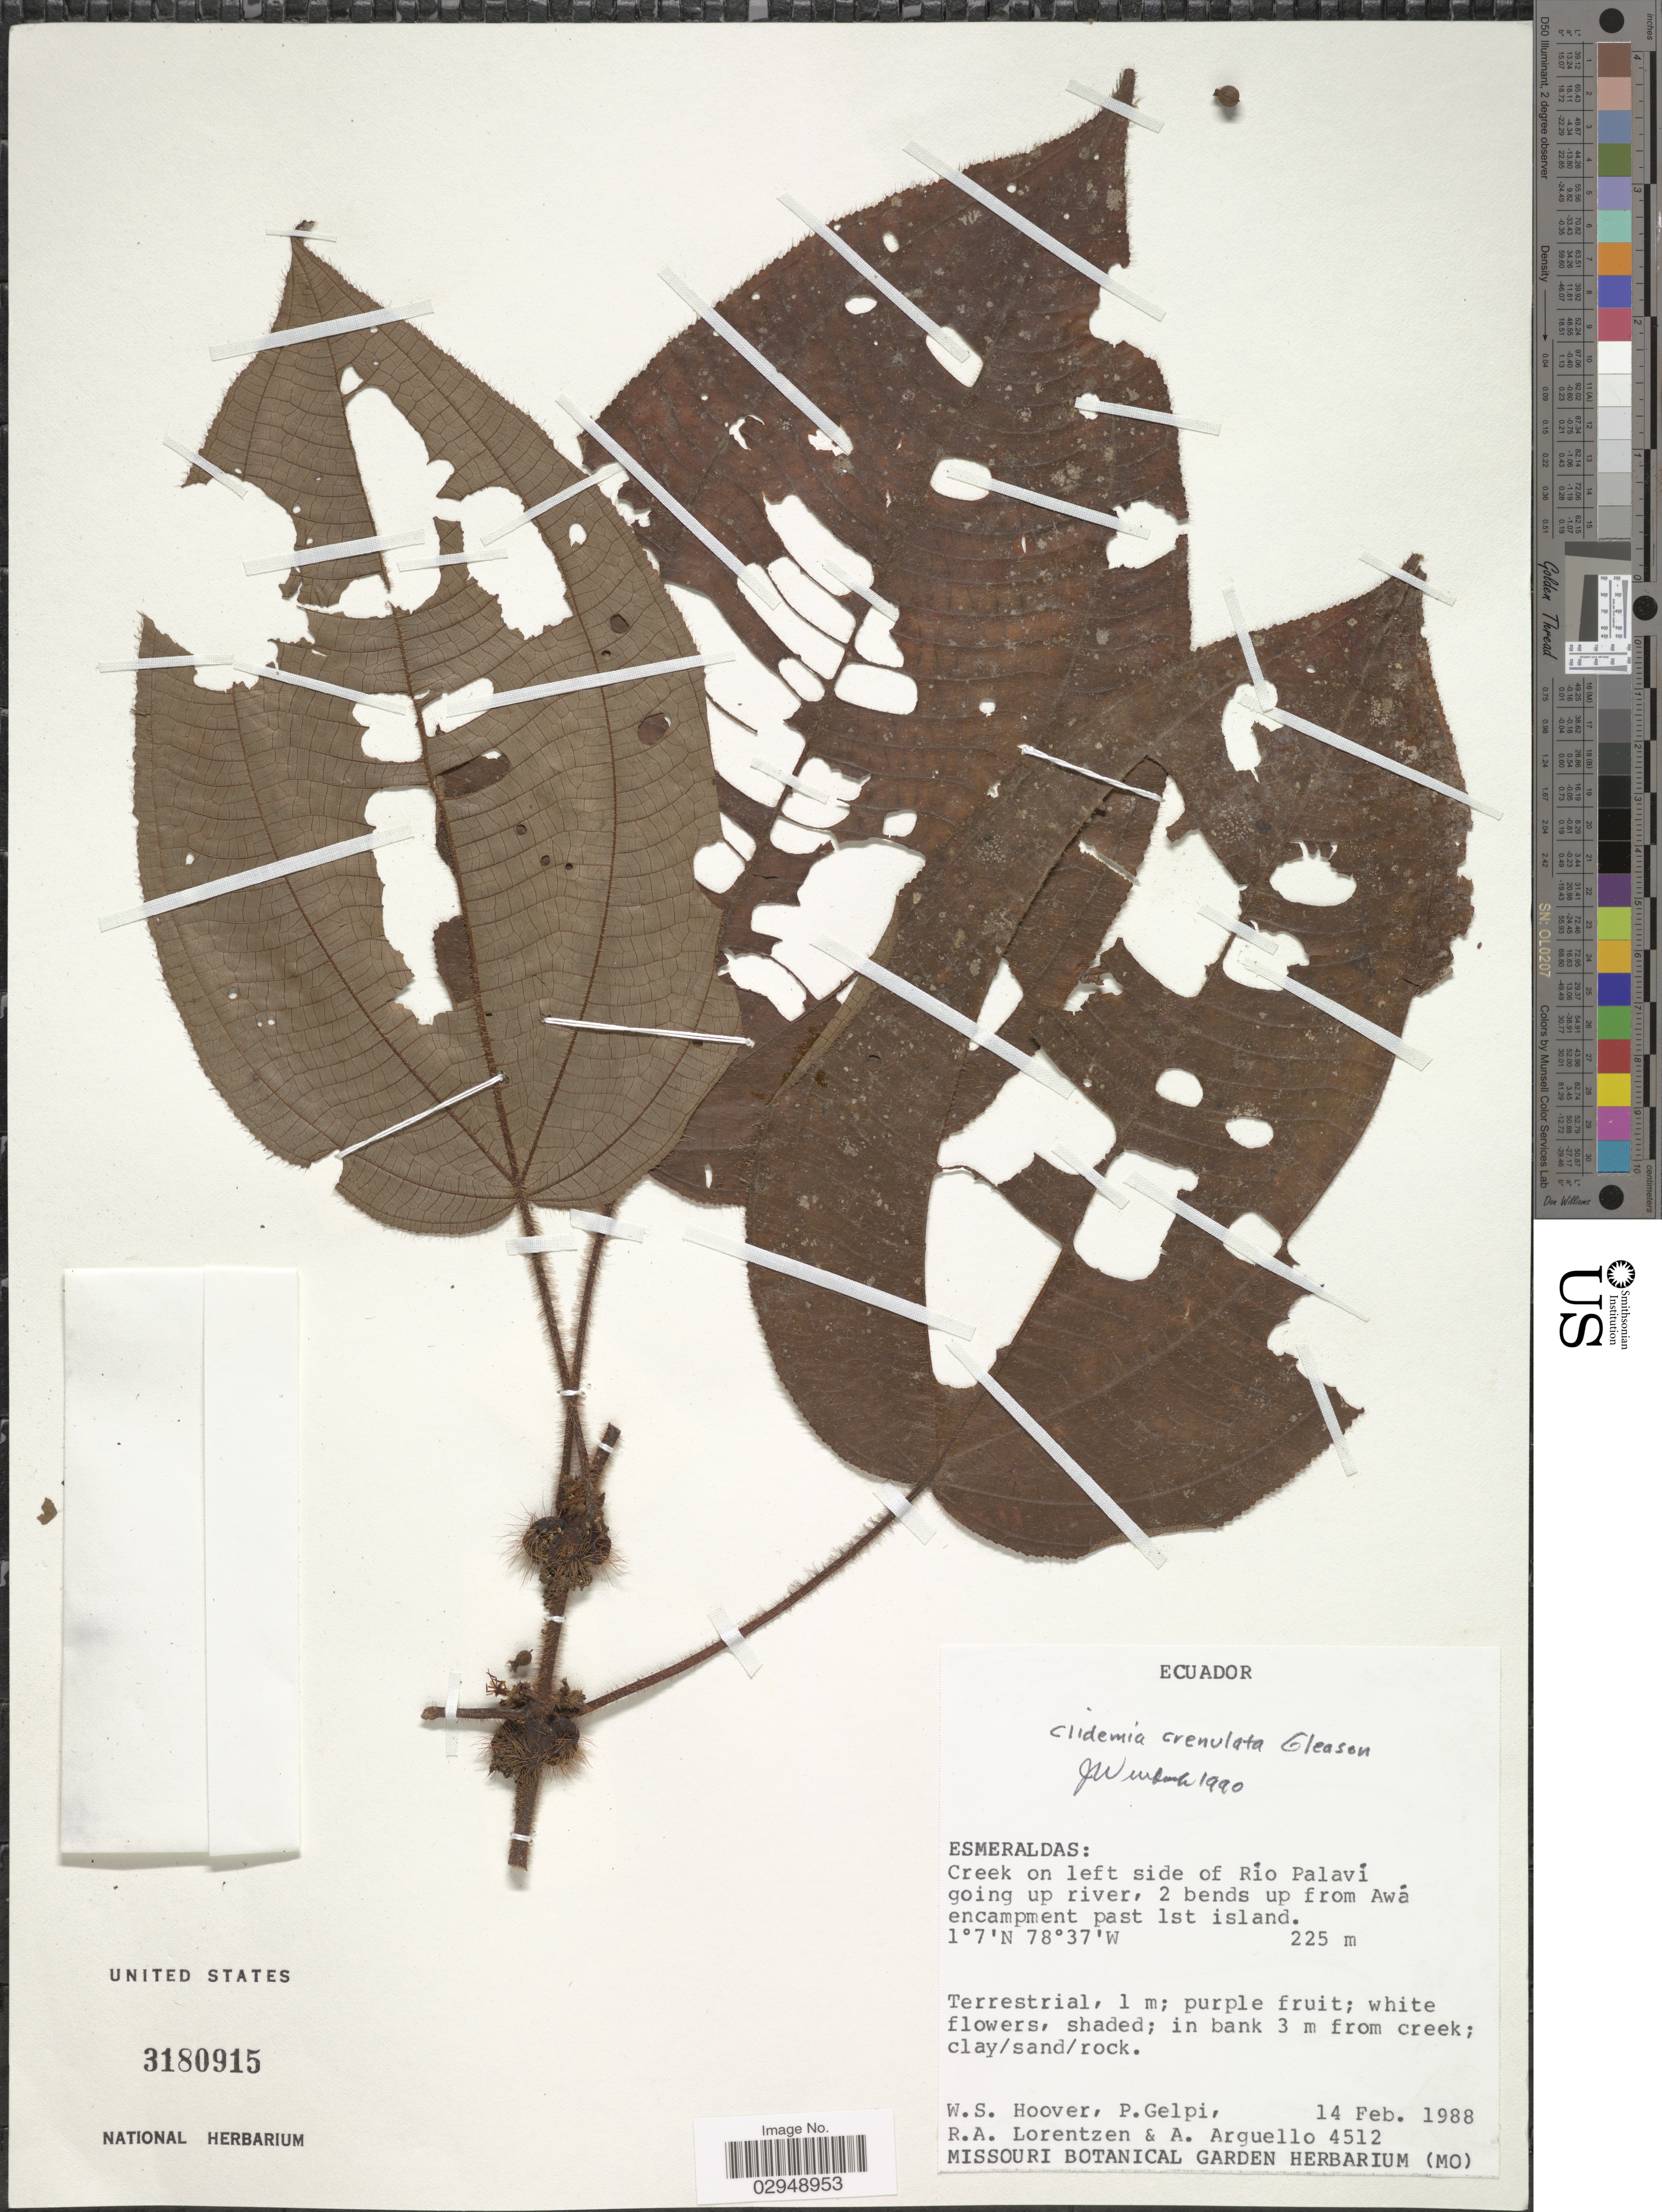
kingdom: Plantae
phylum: Tracheophyta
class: Magnoliopsida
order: Myrtales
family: Melastomataceae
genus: Clidemia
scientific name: Clidemia crenulata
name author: Gleason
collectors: W. S. Hoover, P. Gelpi, R. Lorentzen & A. Arguello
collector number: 4512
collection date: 1988-02-14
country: Ecuador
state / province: Esmeraldas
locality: Creek on left side of Río Palaví going up river, 2 bends up from Awá encampment past 1st island.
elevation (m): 225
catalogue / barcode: US 3180915